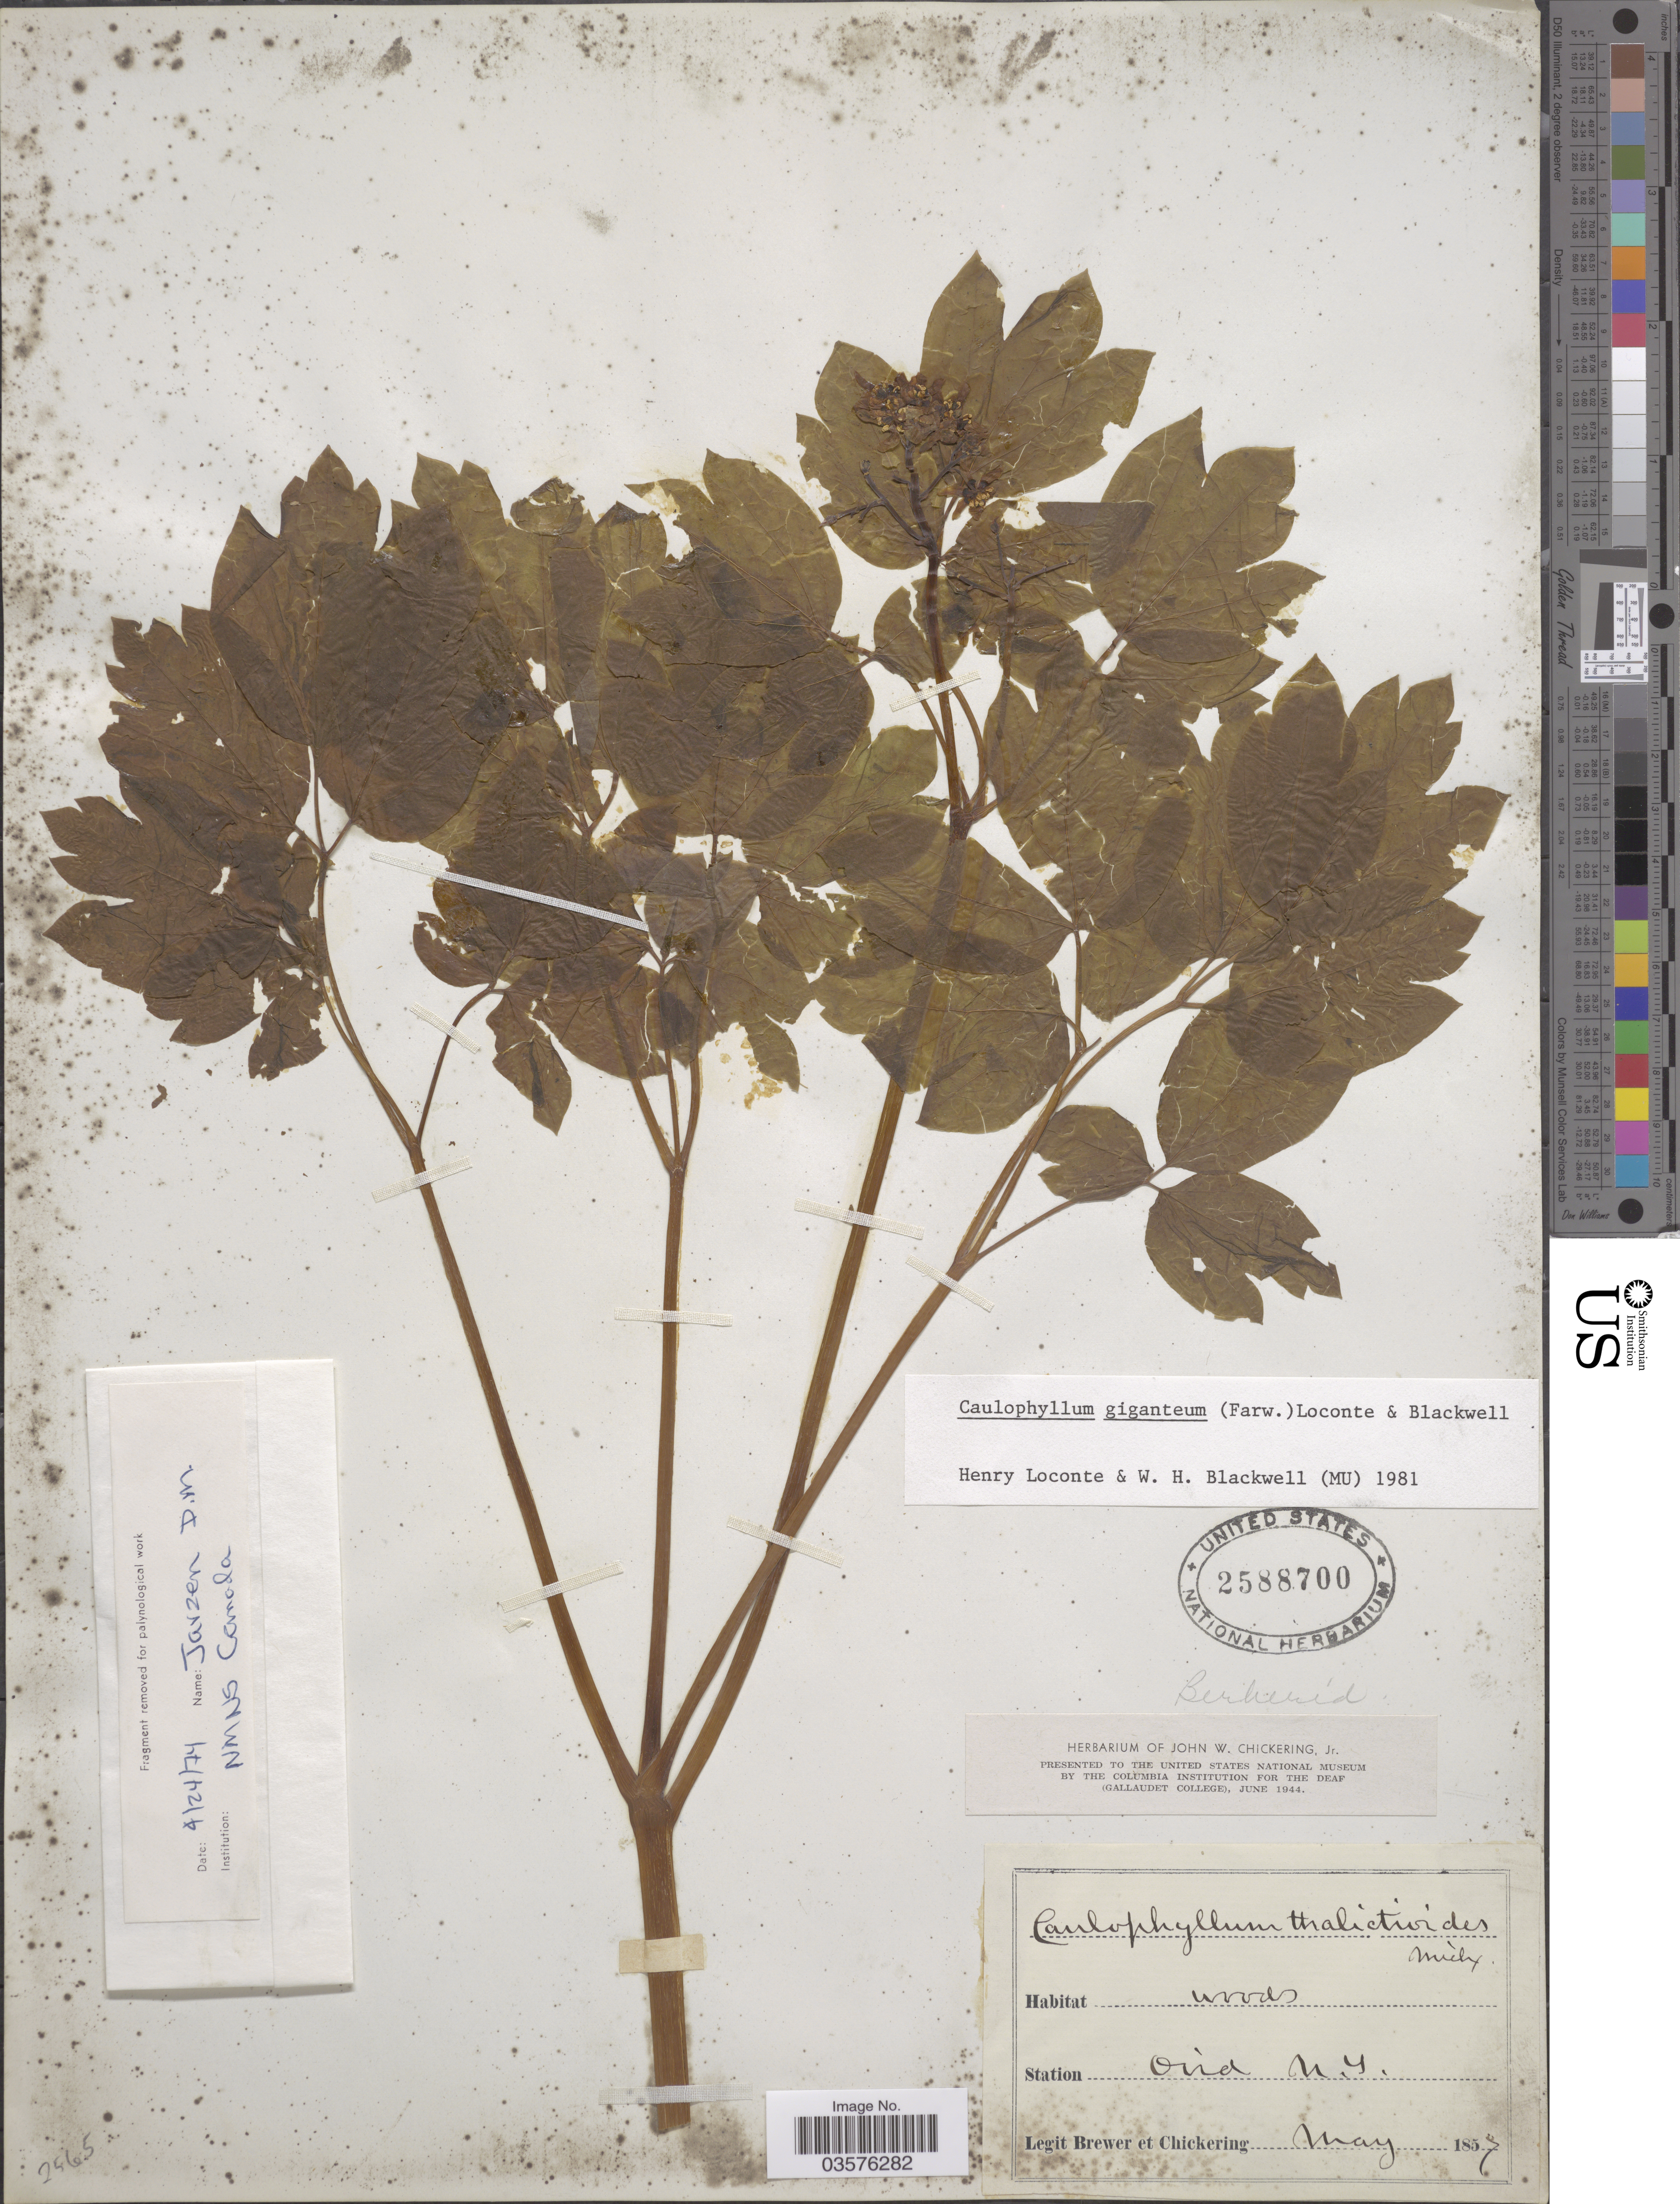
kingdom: Plantae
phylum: Tracheophyta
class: Magnoliopsida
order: Ranunculales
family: Berberidaceae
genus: Caulophyllum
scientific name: Caulophyllum giganteum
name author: (Farw.) Loconte & W.H. Blackw.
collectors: -. Brewer & J. Chickering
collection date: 1857-05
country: United States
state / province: New York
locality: Station Ovid.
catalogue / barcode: US 2588700